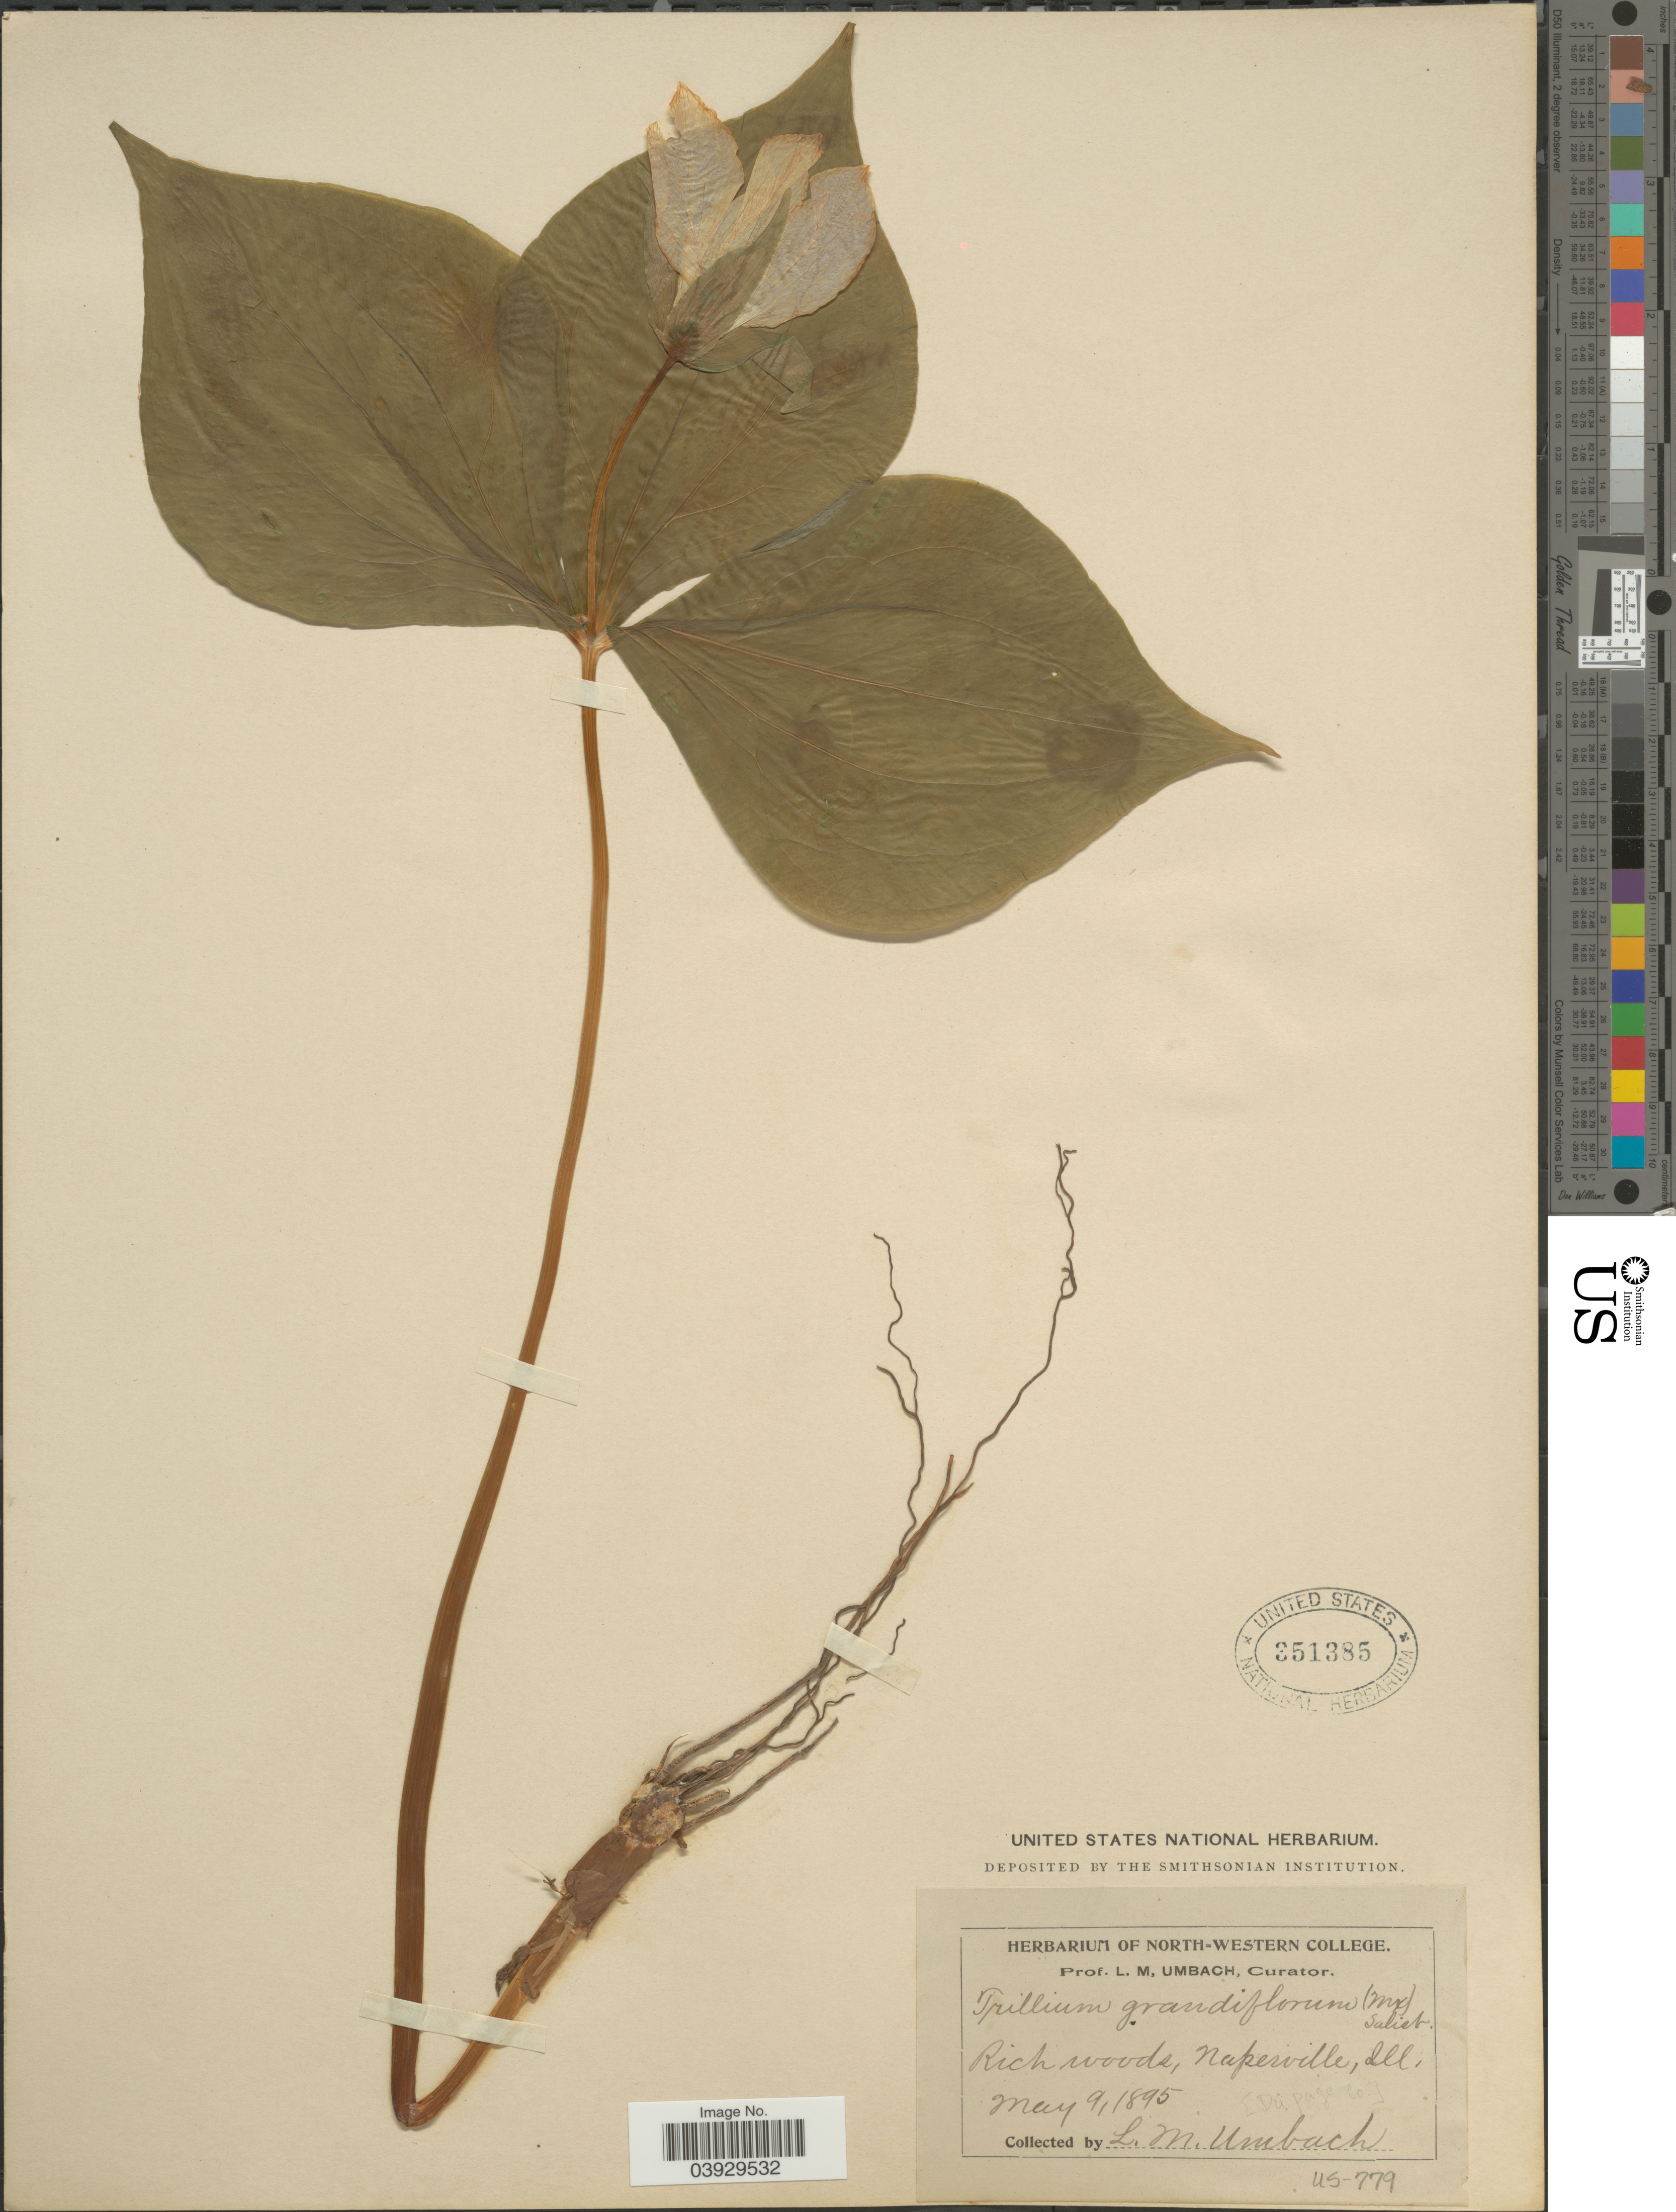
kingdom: Plantae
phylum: Tracheophyta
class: Liliopsida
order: Liliales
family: Melanthiaceae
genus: Trillium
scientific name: Trillium grandiflorum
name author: (Michx.) Salisb.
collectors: L. M. Umbach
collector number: US-779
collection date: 1895-05-09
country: United States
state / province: Illinois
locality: Naperville. [Du Page Co.].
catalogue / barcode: US 351385